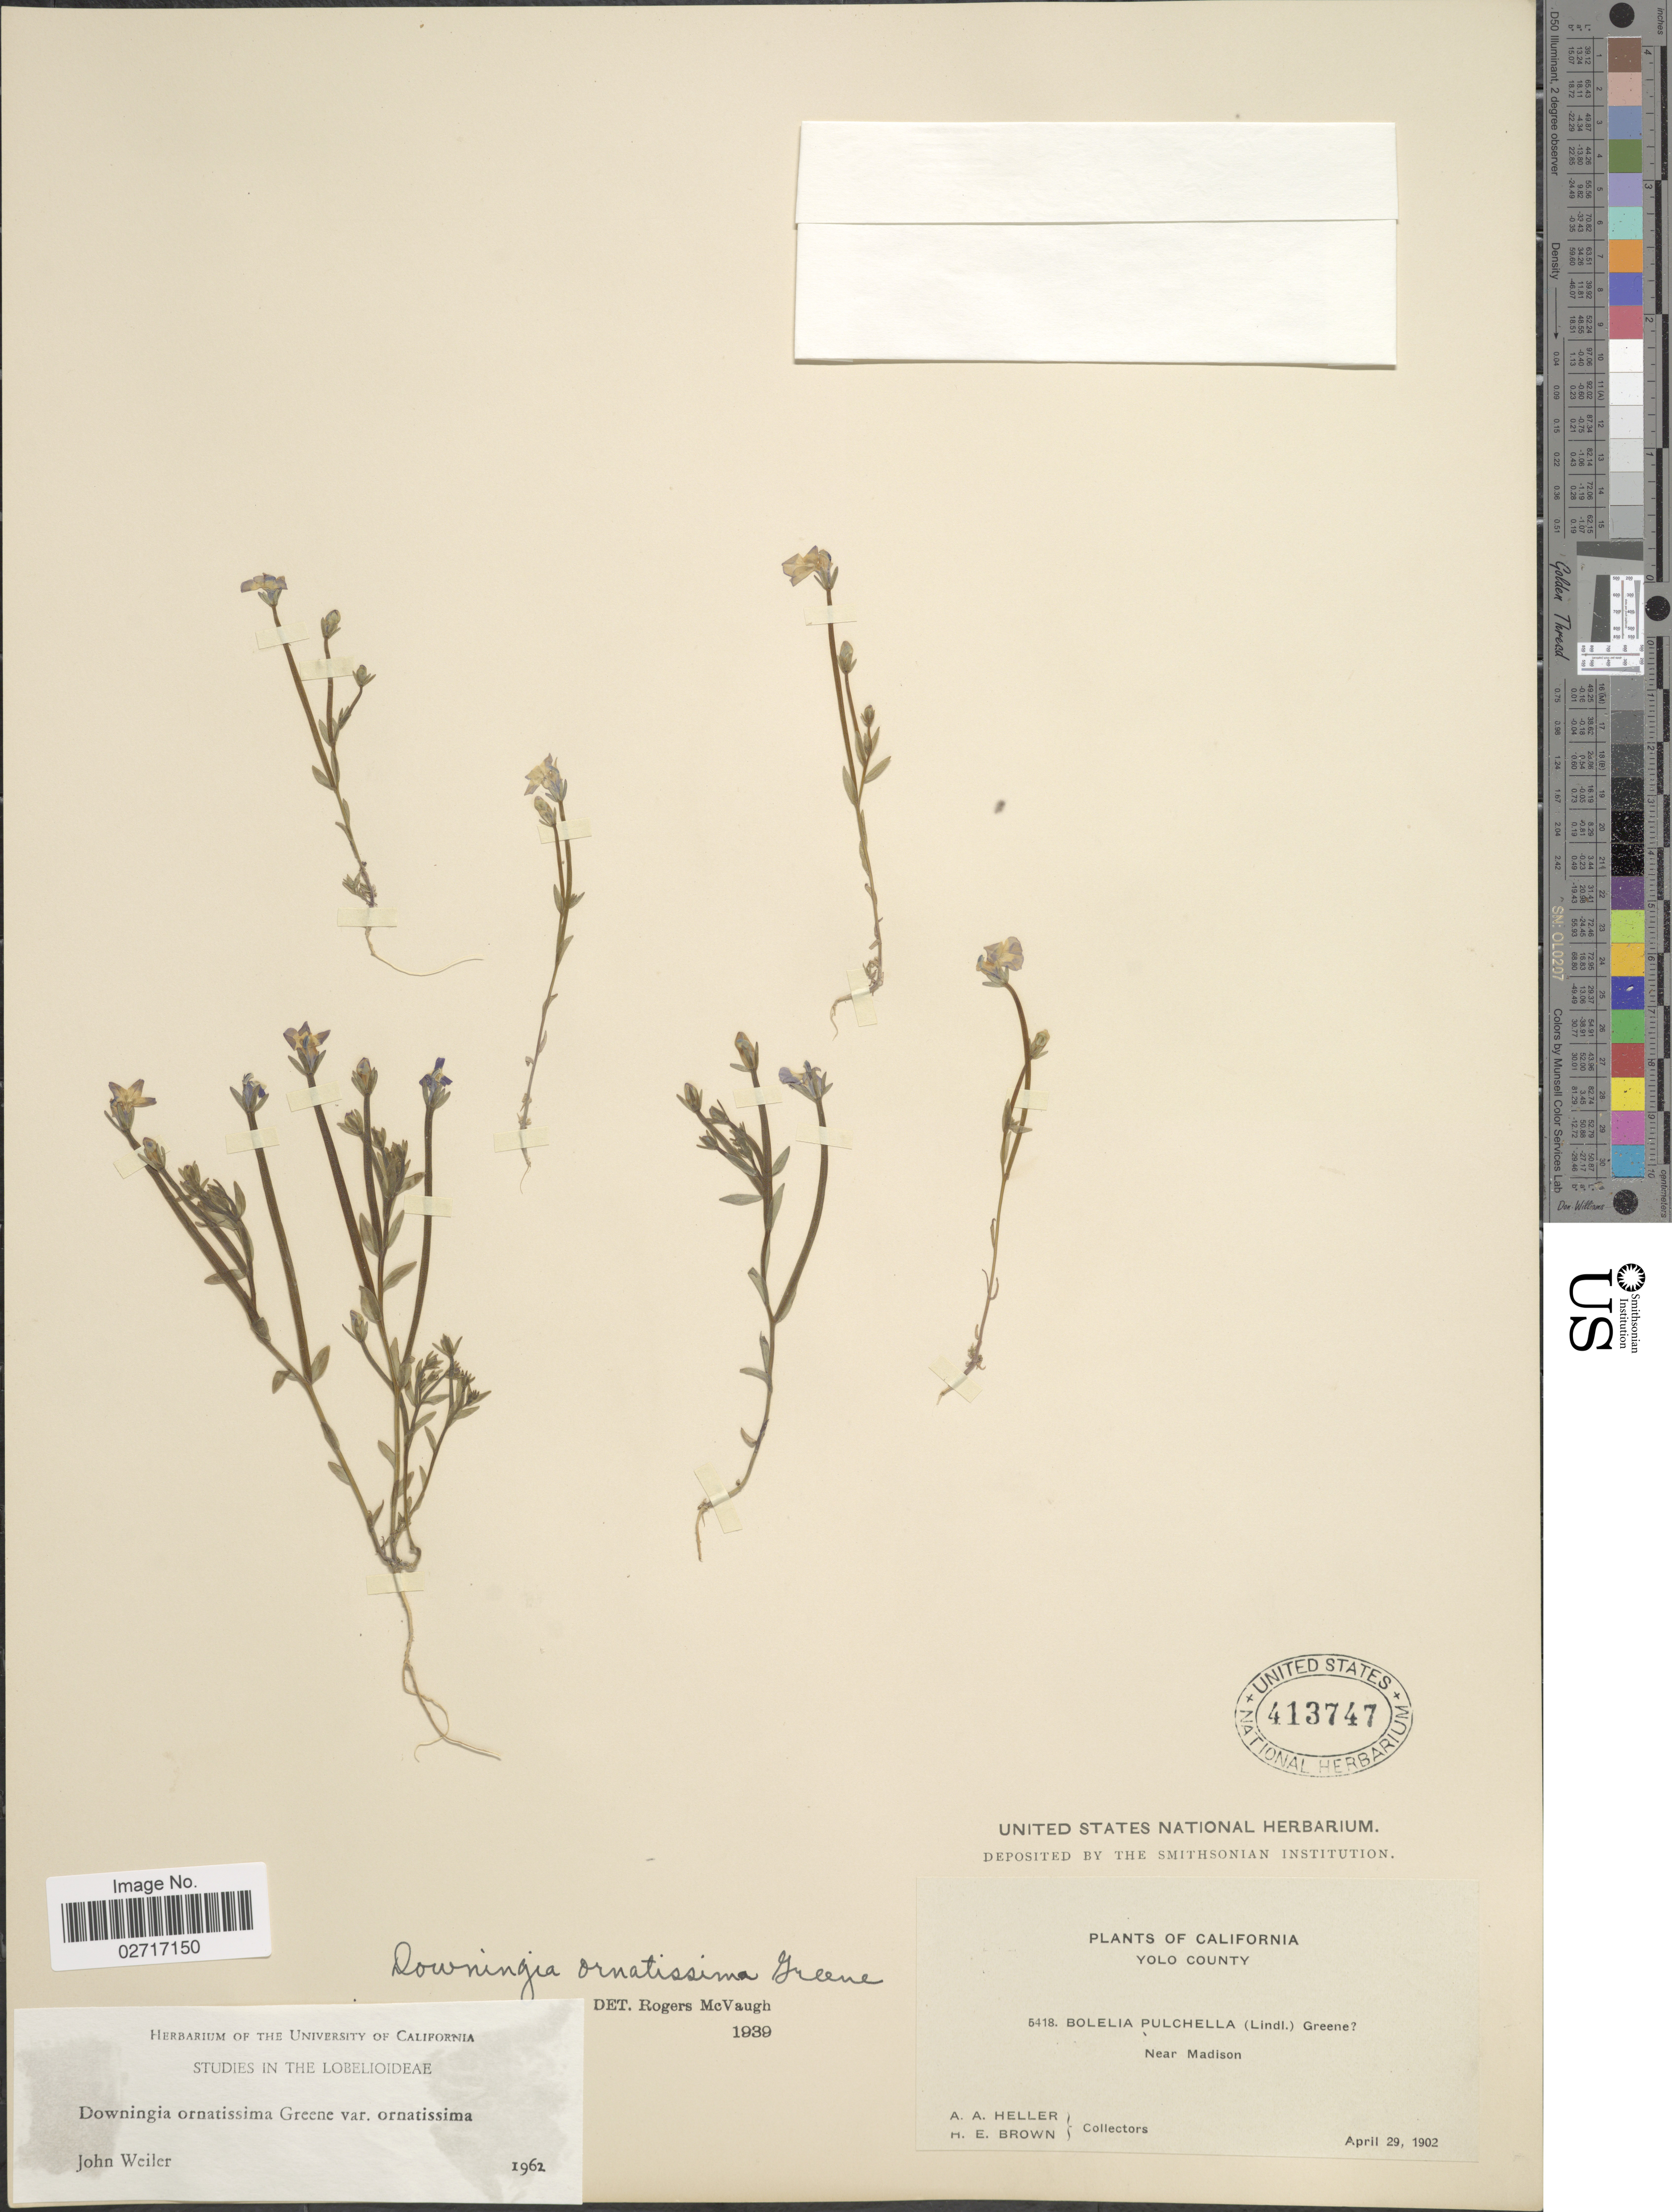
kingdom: Plantae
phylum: Tracheophyta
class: Magnoliopsida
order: Asterales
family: Campanulaceae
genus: Downingia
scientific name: Downingia ornatissima var. ornatissima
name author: Greene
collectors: A. A. Heller & H. E. Brown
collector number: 5418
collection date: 1902-04-29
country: United States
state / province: California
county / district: Yolo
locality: Yolo County, Near Madison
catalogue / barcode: US 413747